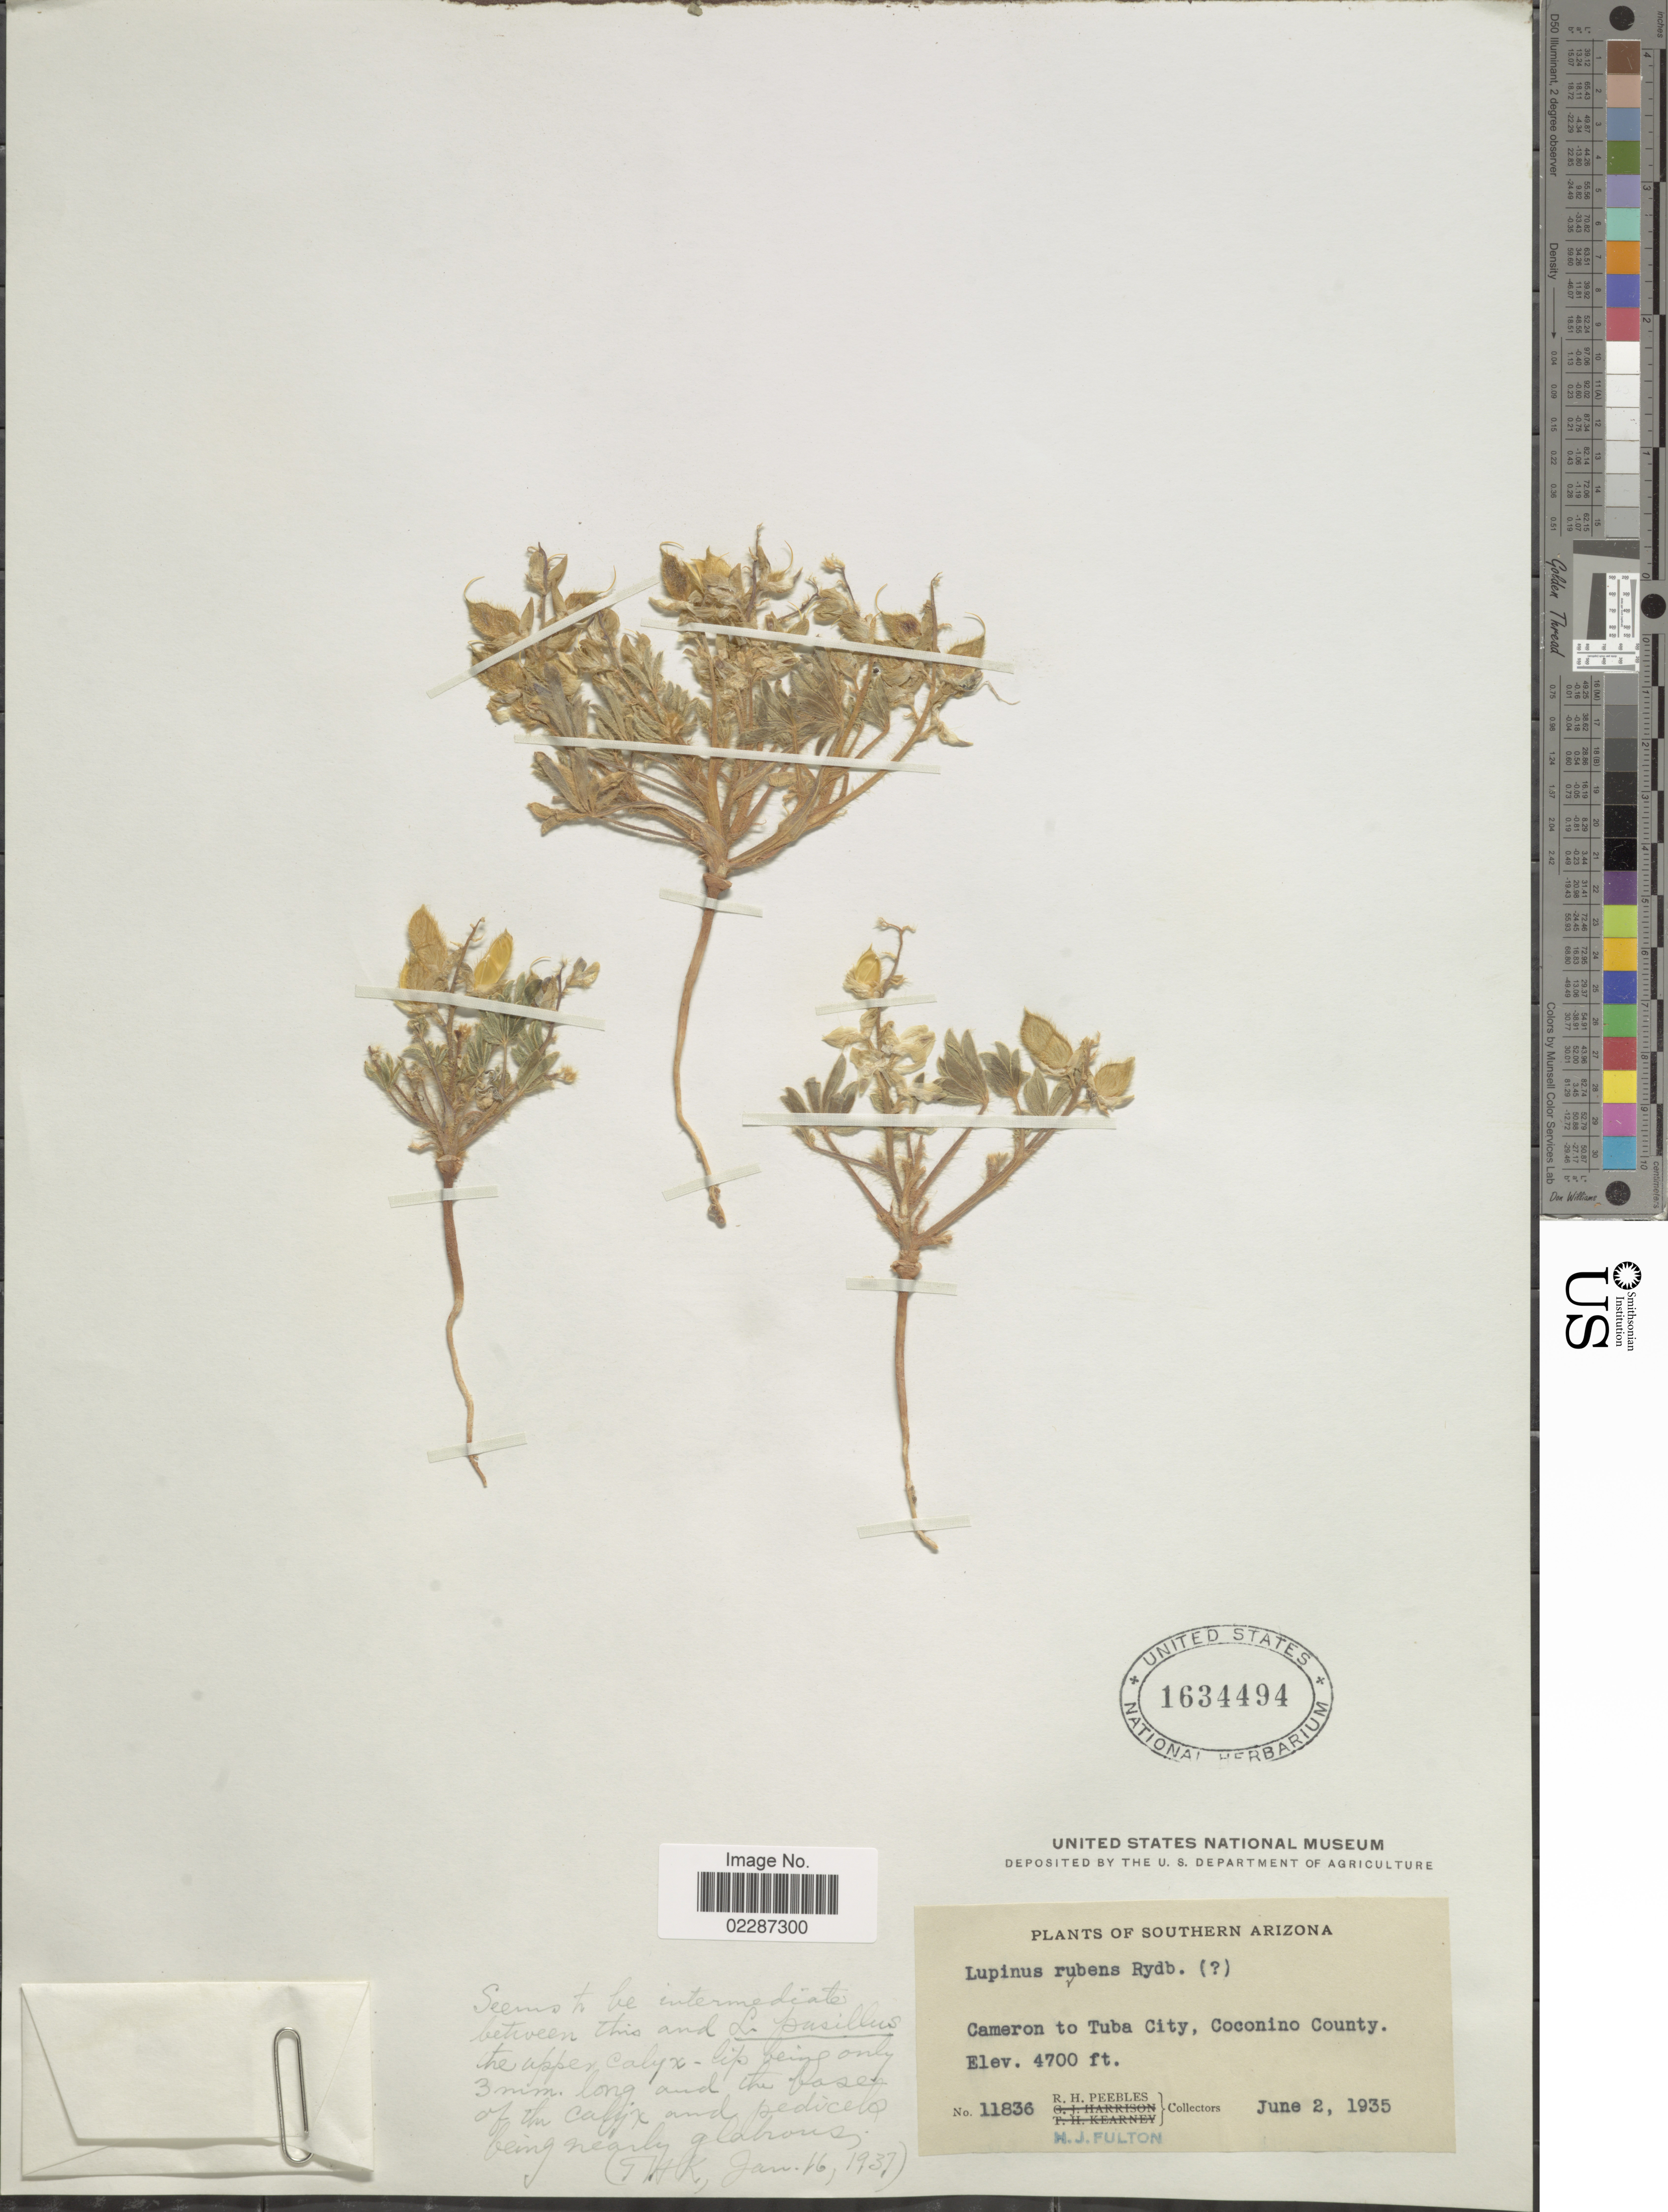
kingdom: Plantae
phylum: Tracheophyta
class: Magnoliopsida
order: Fabales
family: Fabaceae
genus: Lupinus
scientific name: Lupinus pusillus subsp. rubens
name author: (Rydb.) D.B. Dunn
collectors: R. H. Peebles & M. Fulton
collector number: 11836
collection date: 1935-06-02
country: United States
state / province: Arizona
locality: Southern Arizona, Cameron to Tuba City, Coconino County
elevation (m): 1433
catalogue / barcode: US 1634494